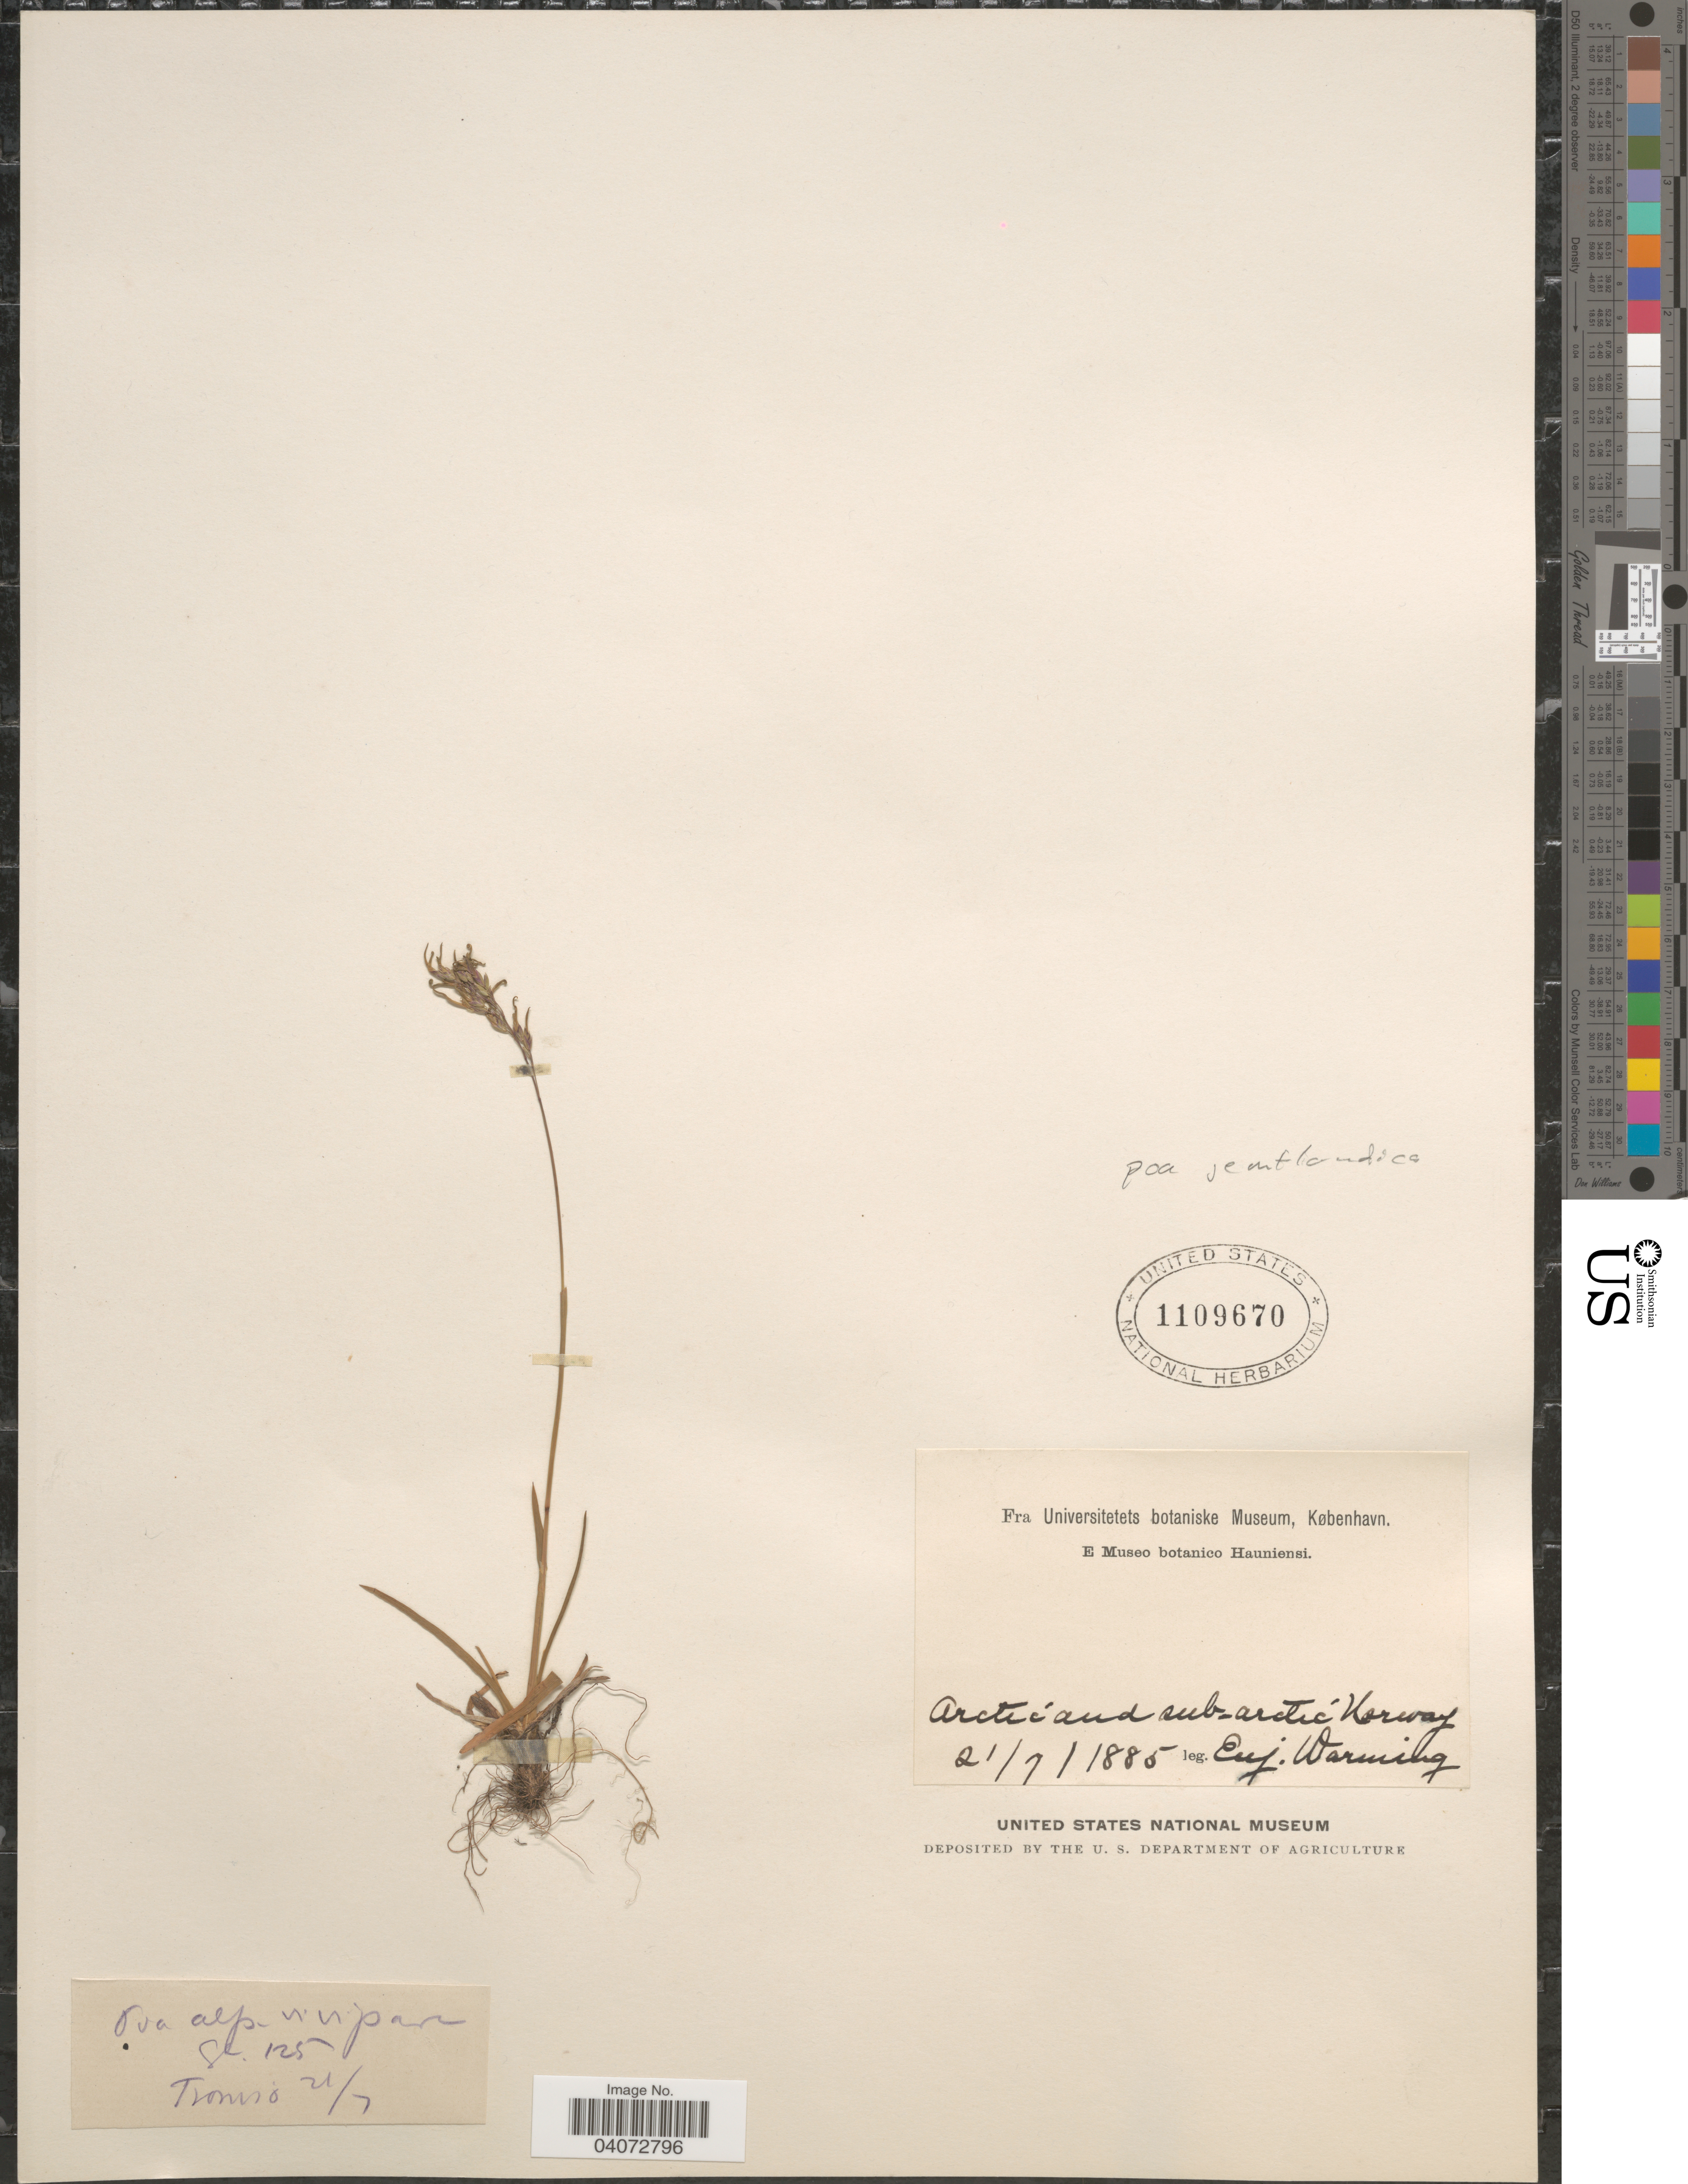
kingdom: Plantae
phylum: Tracheophyta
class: Liliopsida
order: Poales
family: Poaceae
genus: Poa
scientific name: Poa x jemtlandica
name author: (Almq.) K. Richt.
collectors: E. Warming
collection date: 1885-07-21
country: Norway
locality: Arctic and sub-arctic Norway. Tromso.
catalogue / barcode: US 1109670